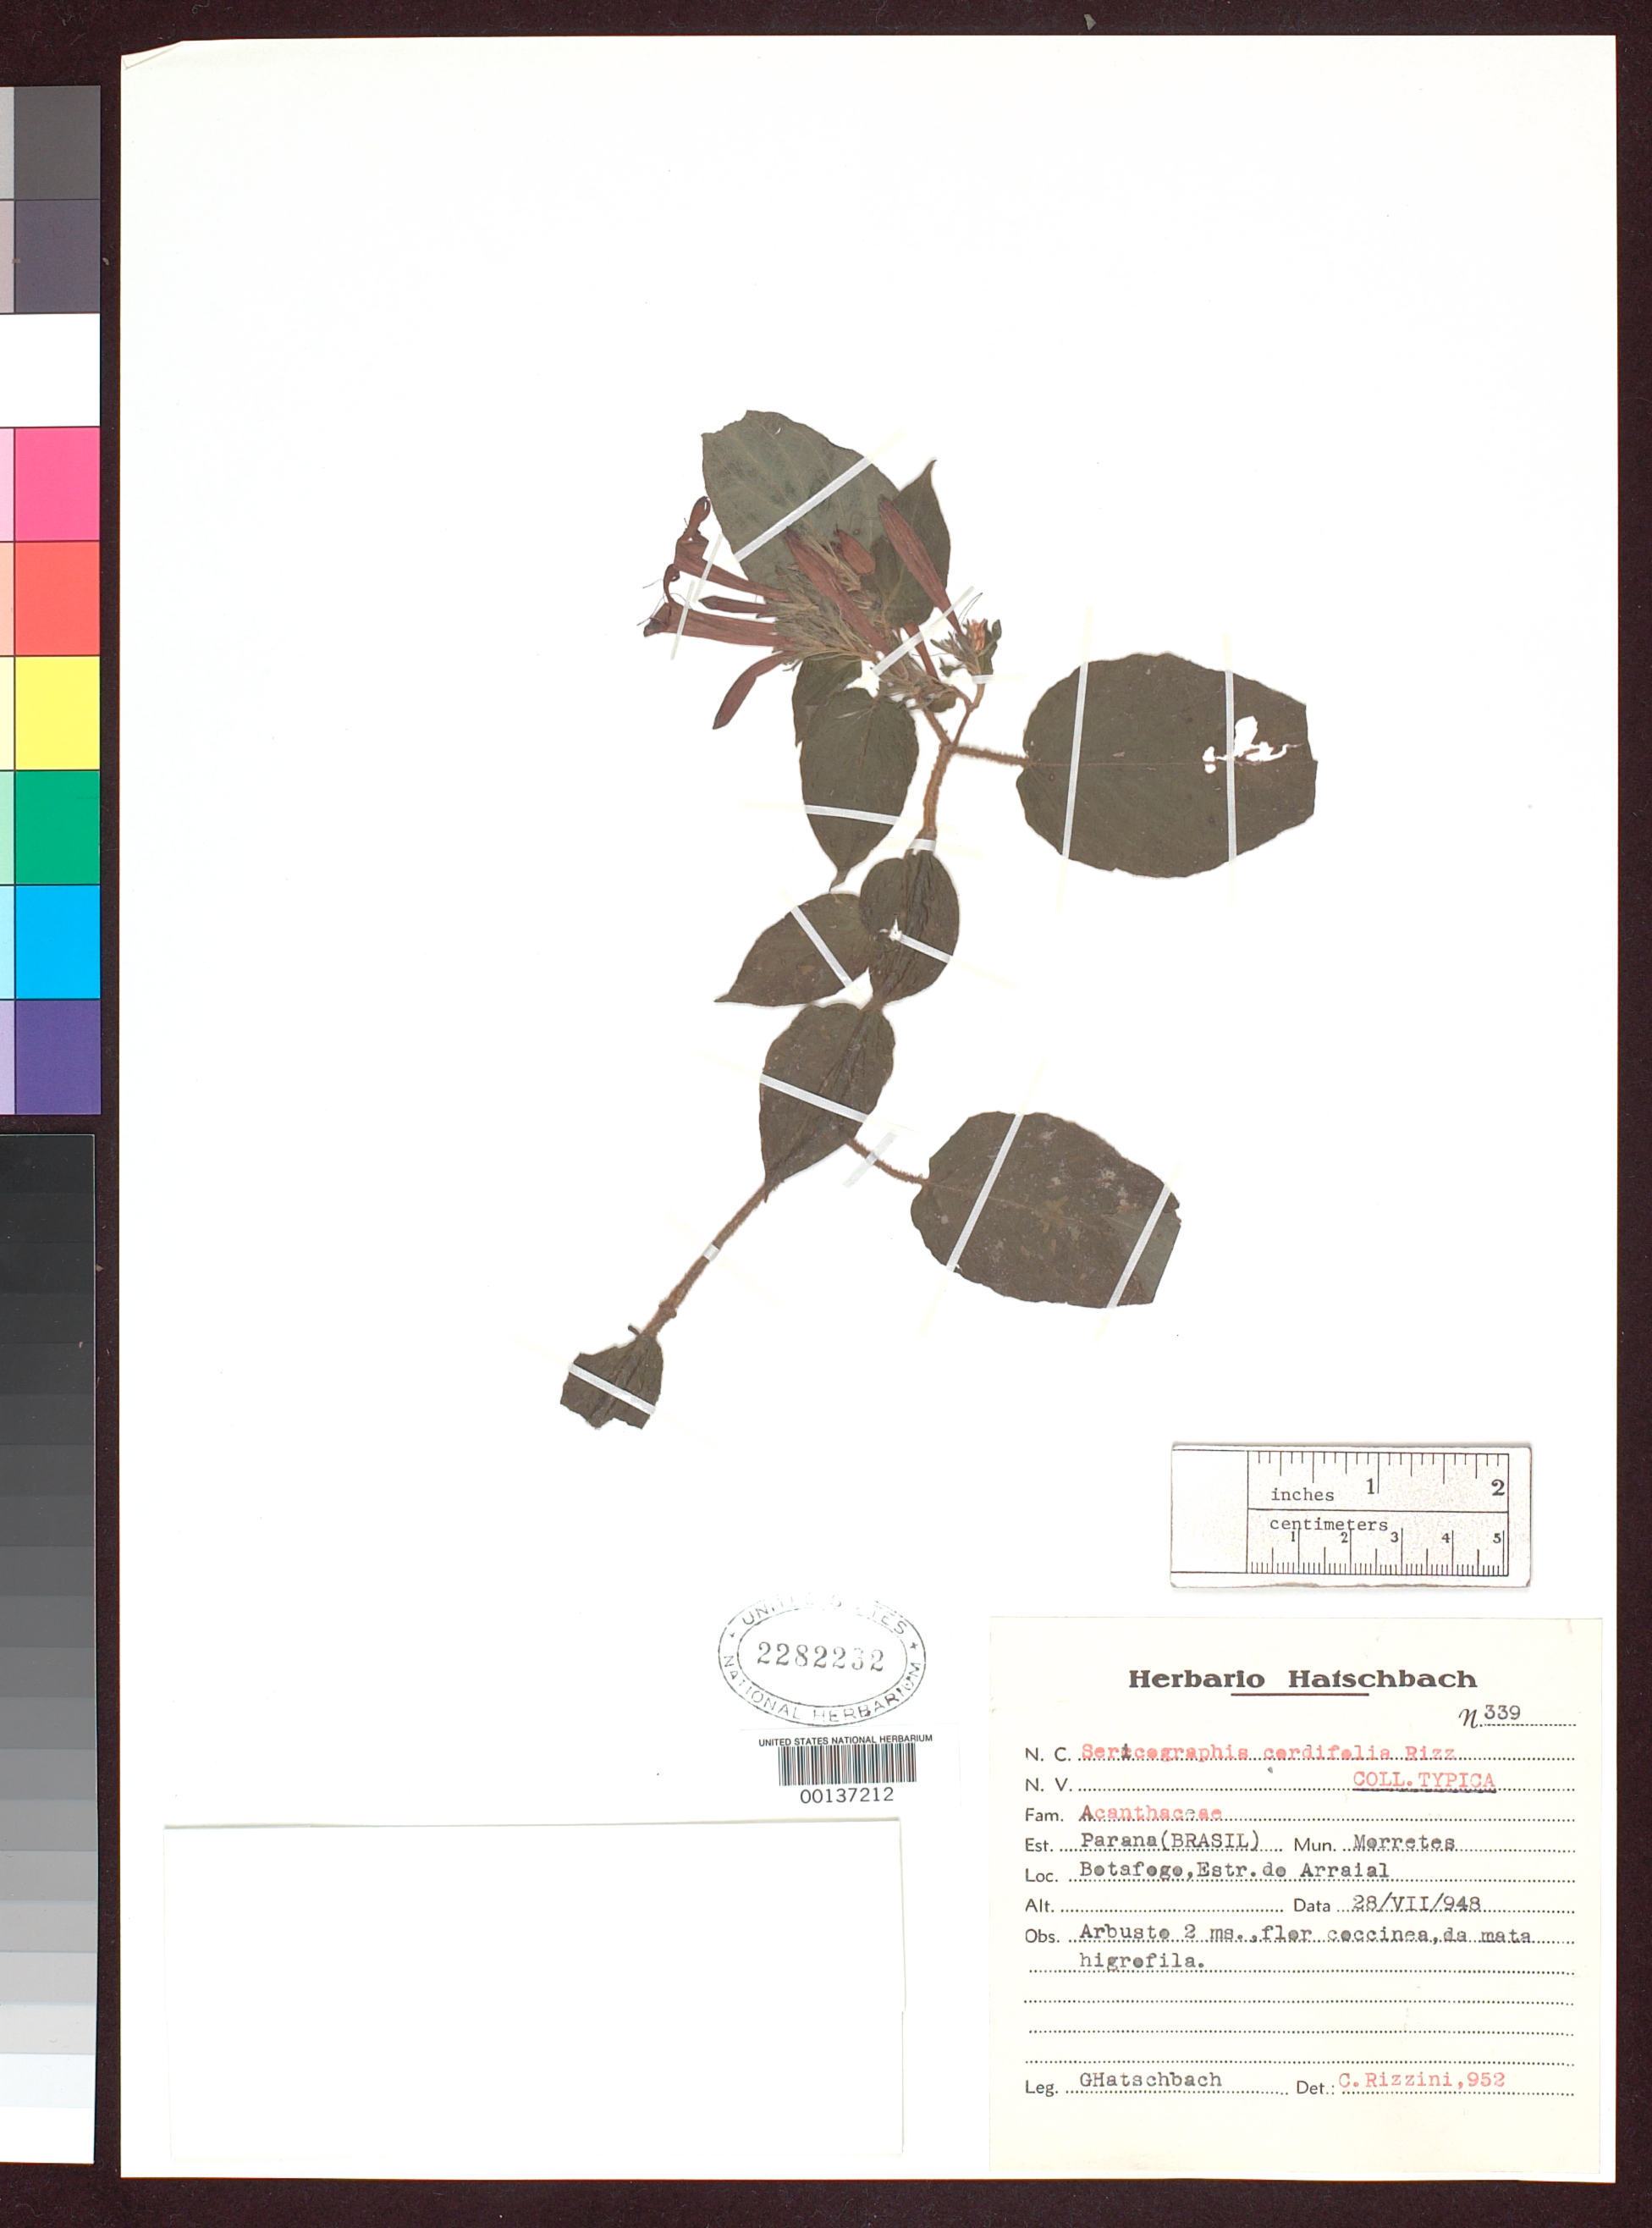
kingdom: Plantae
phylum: Tracheophyta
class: Magnoliopsida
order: Lamiales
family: Acanthaceae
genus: Sericographis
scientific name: Sericographis cordifolia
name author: Rizzini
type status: Type Collection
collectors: G. Hatschbach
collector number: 339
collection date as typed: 28 Jul 1948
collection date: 1948-07-28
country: Brazil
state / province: Paraná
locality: Botafogo, Estr. do Arraial.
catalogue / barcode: US 2282232